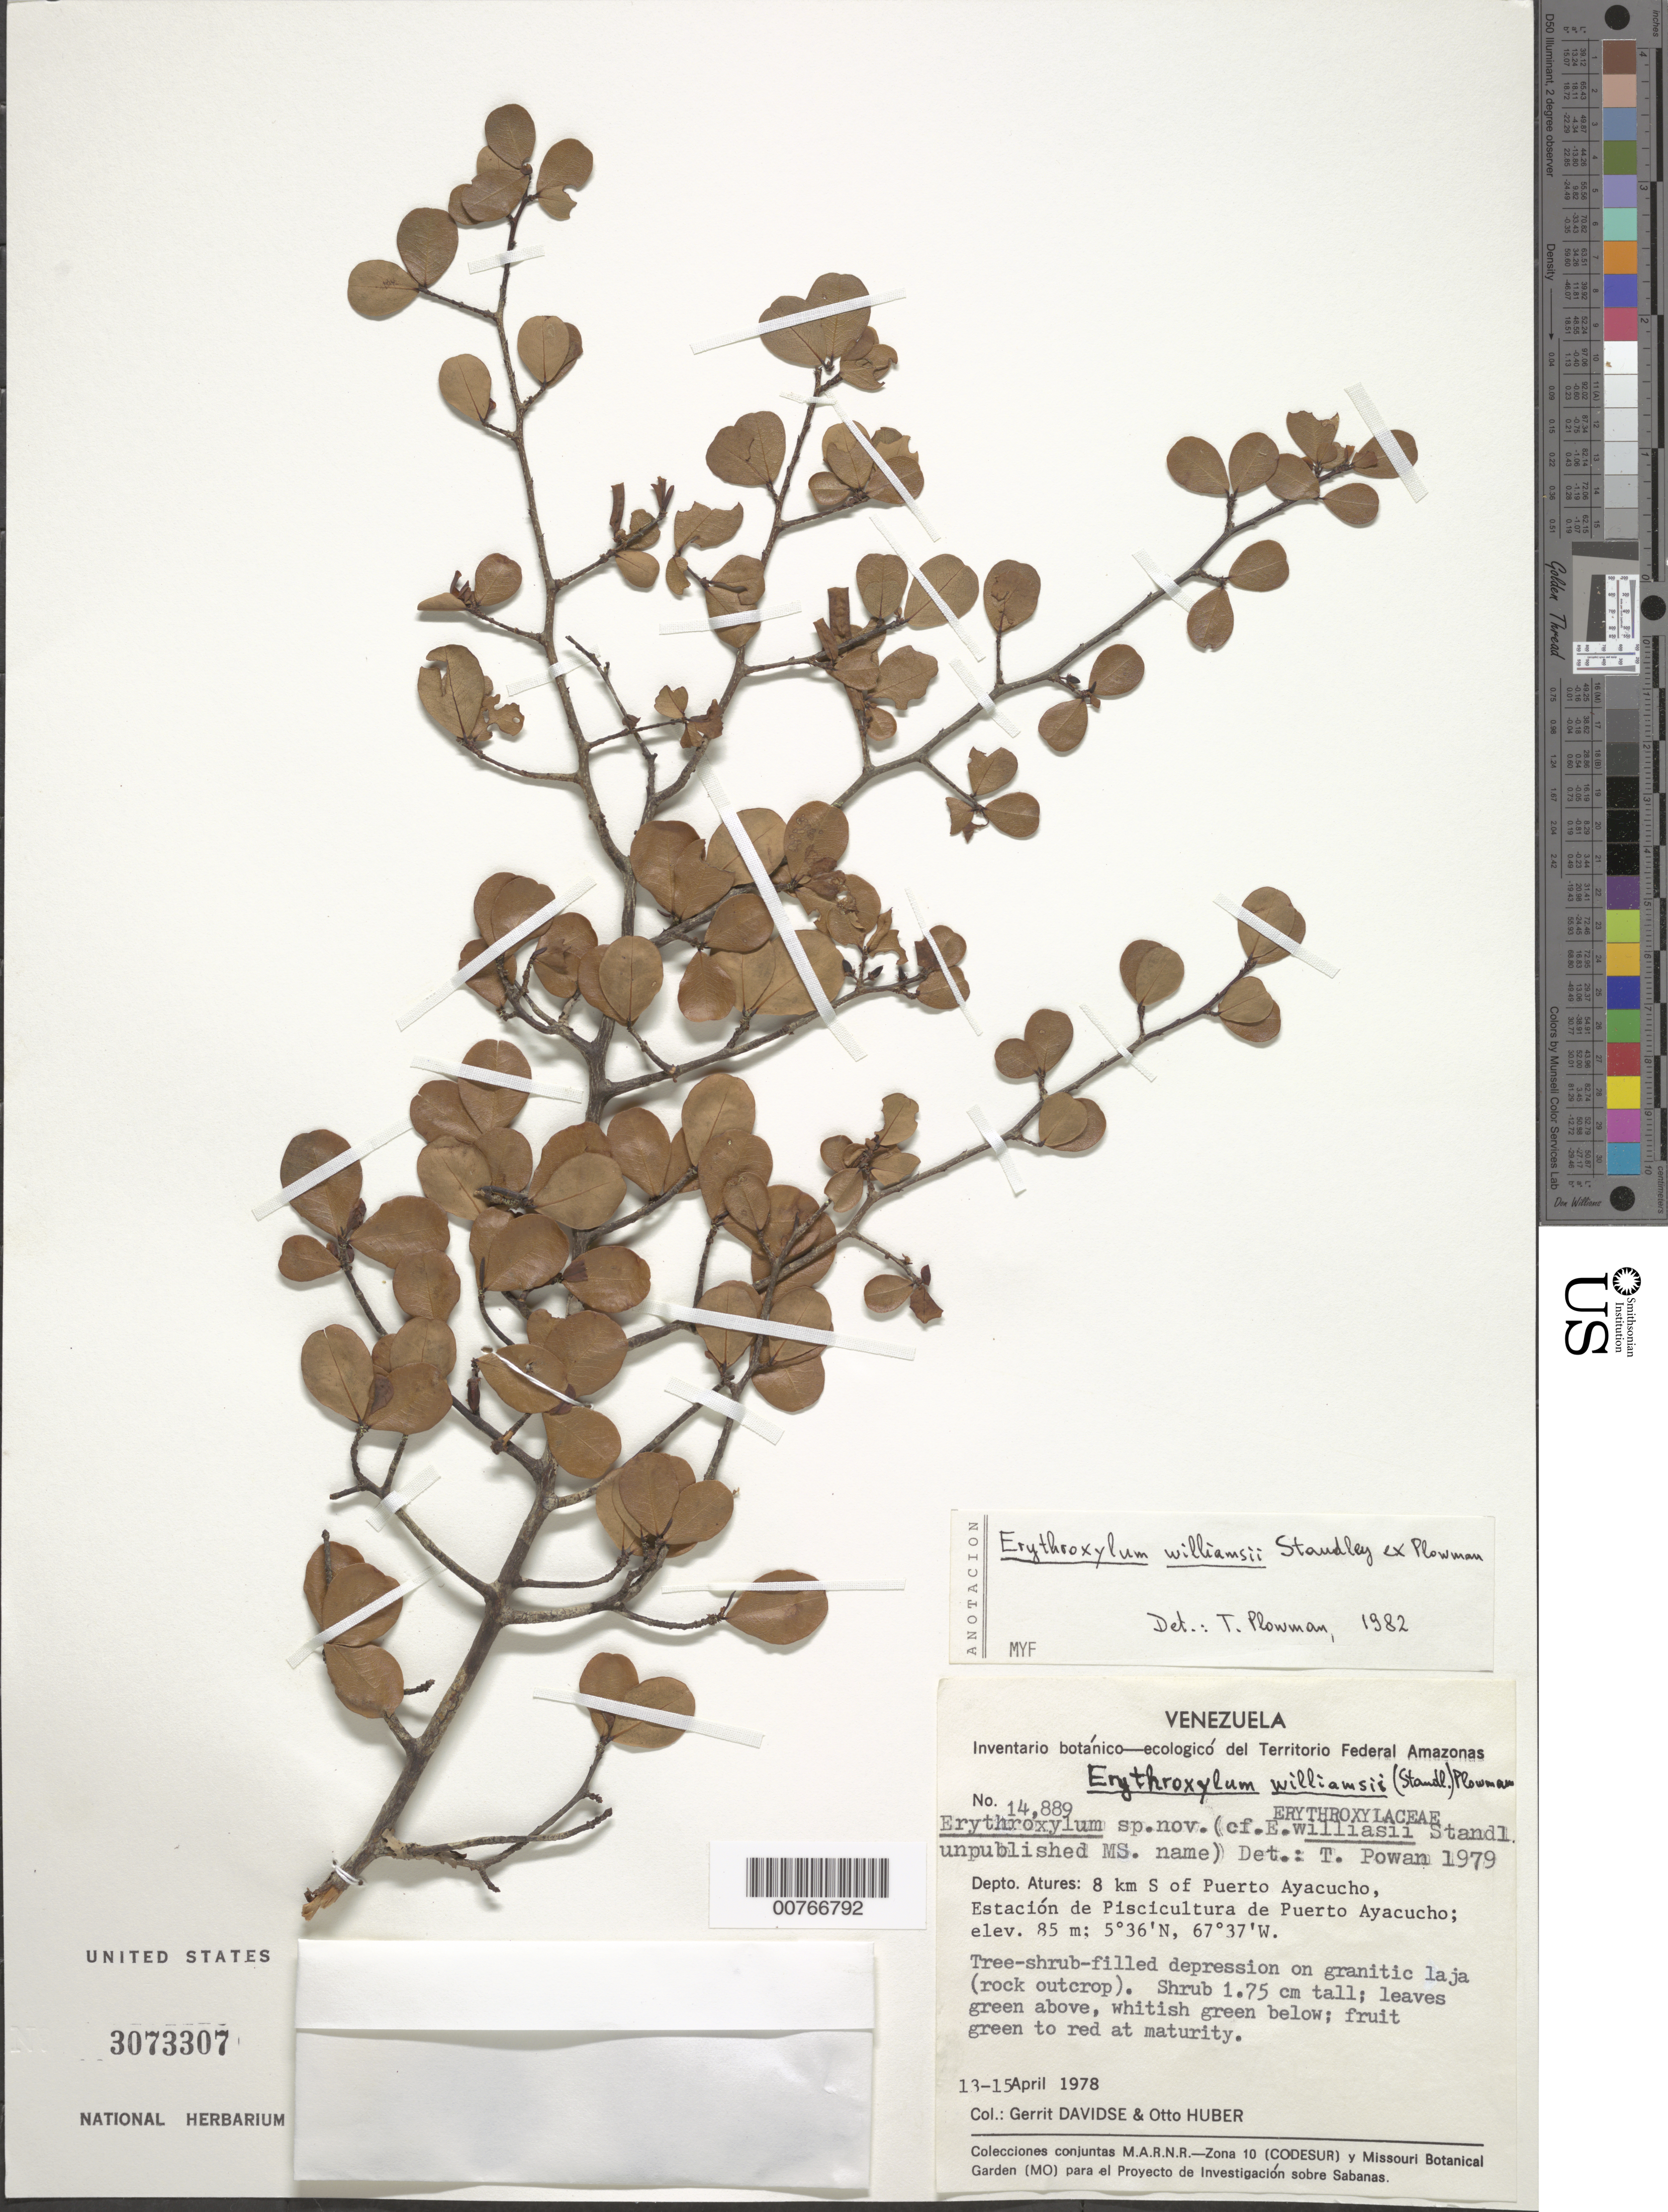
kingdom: Plantae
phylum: Tracheophyta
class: Magnoliopsida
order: Malpighiales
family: Erythroxylaceae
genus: Erythroxylum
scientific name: Erythroxylum williamsii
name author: Standl. ex Plowman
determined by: Plowman, Timothy C.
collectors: G. Davidse & O. Huber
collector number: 14889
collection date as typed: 13-Apr-78 to 15-Apr-78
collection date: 1978-04-13/1978-04-15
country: Venezuela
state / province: Amazonas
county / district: Atures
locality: Puerto Ayacucho, 8 km S of, Estación de Piscicultura de Puerto Ayacucho, Río Orinoco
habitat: Tree-shrub-filled depression on granitic laja (rock-outcrop)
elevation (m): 85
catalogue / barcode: US 3073307